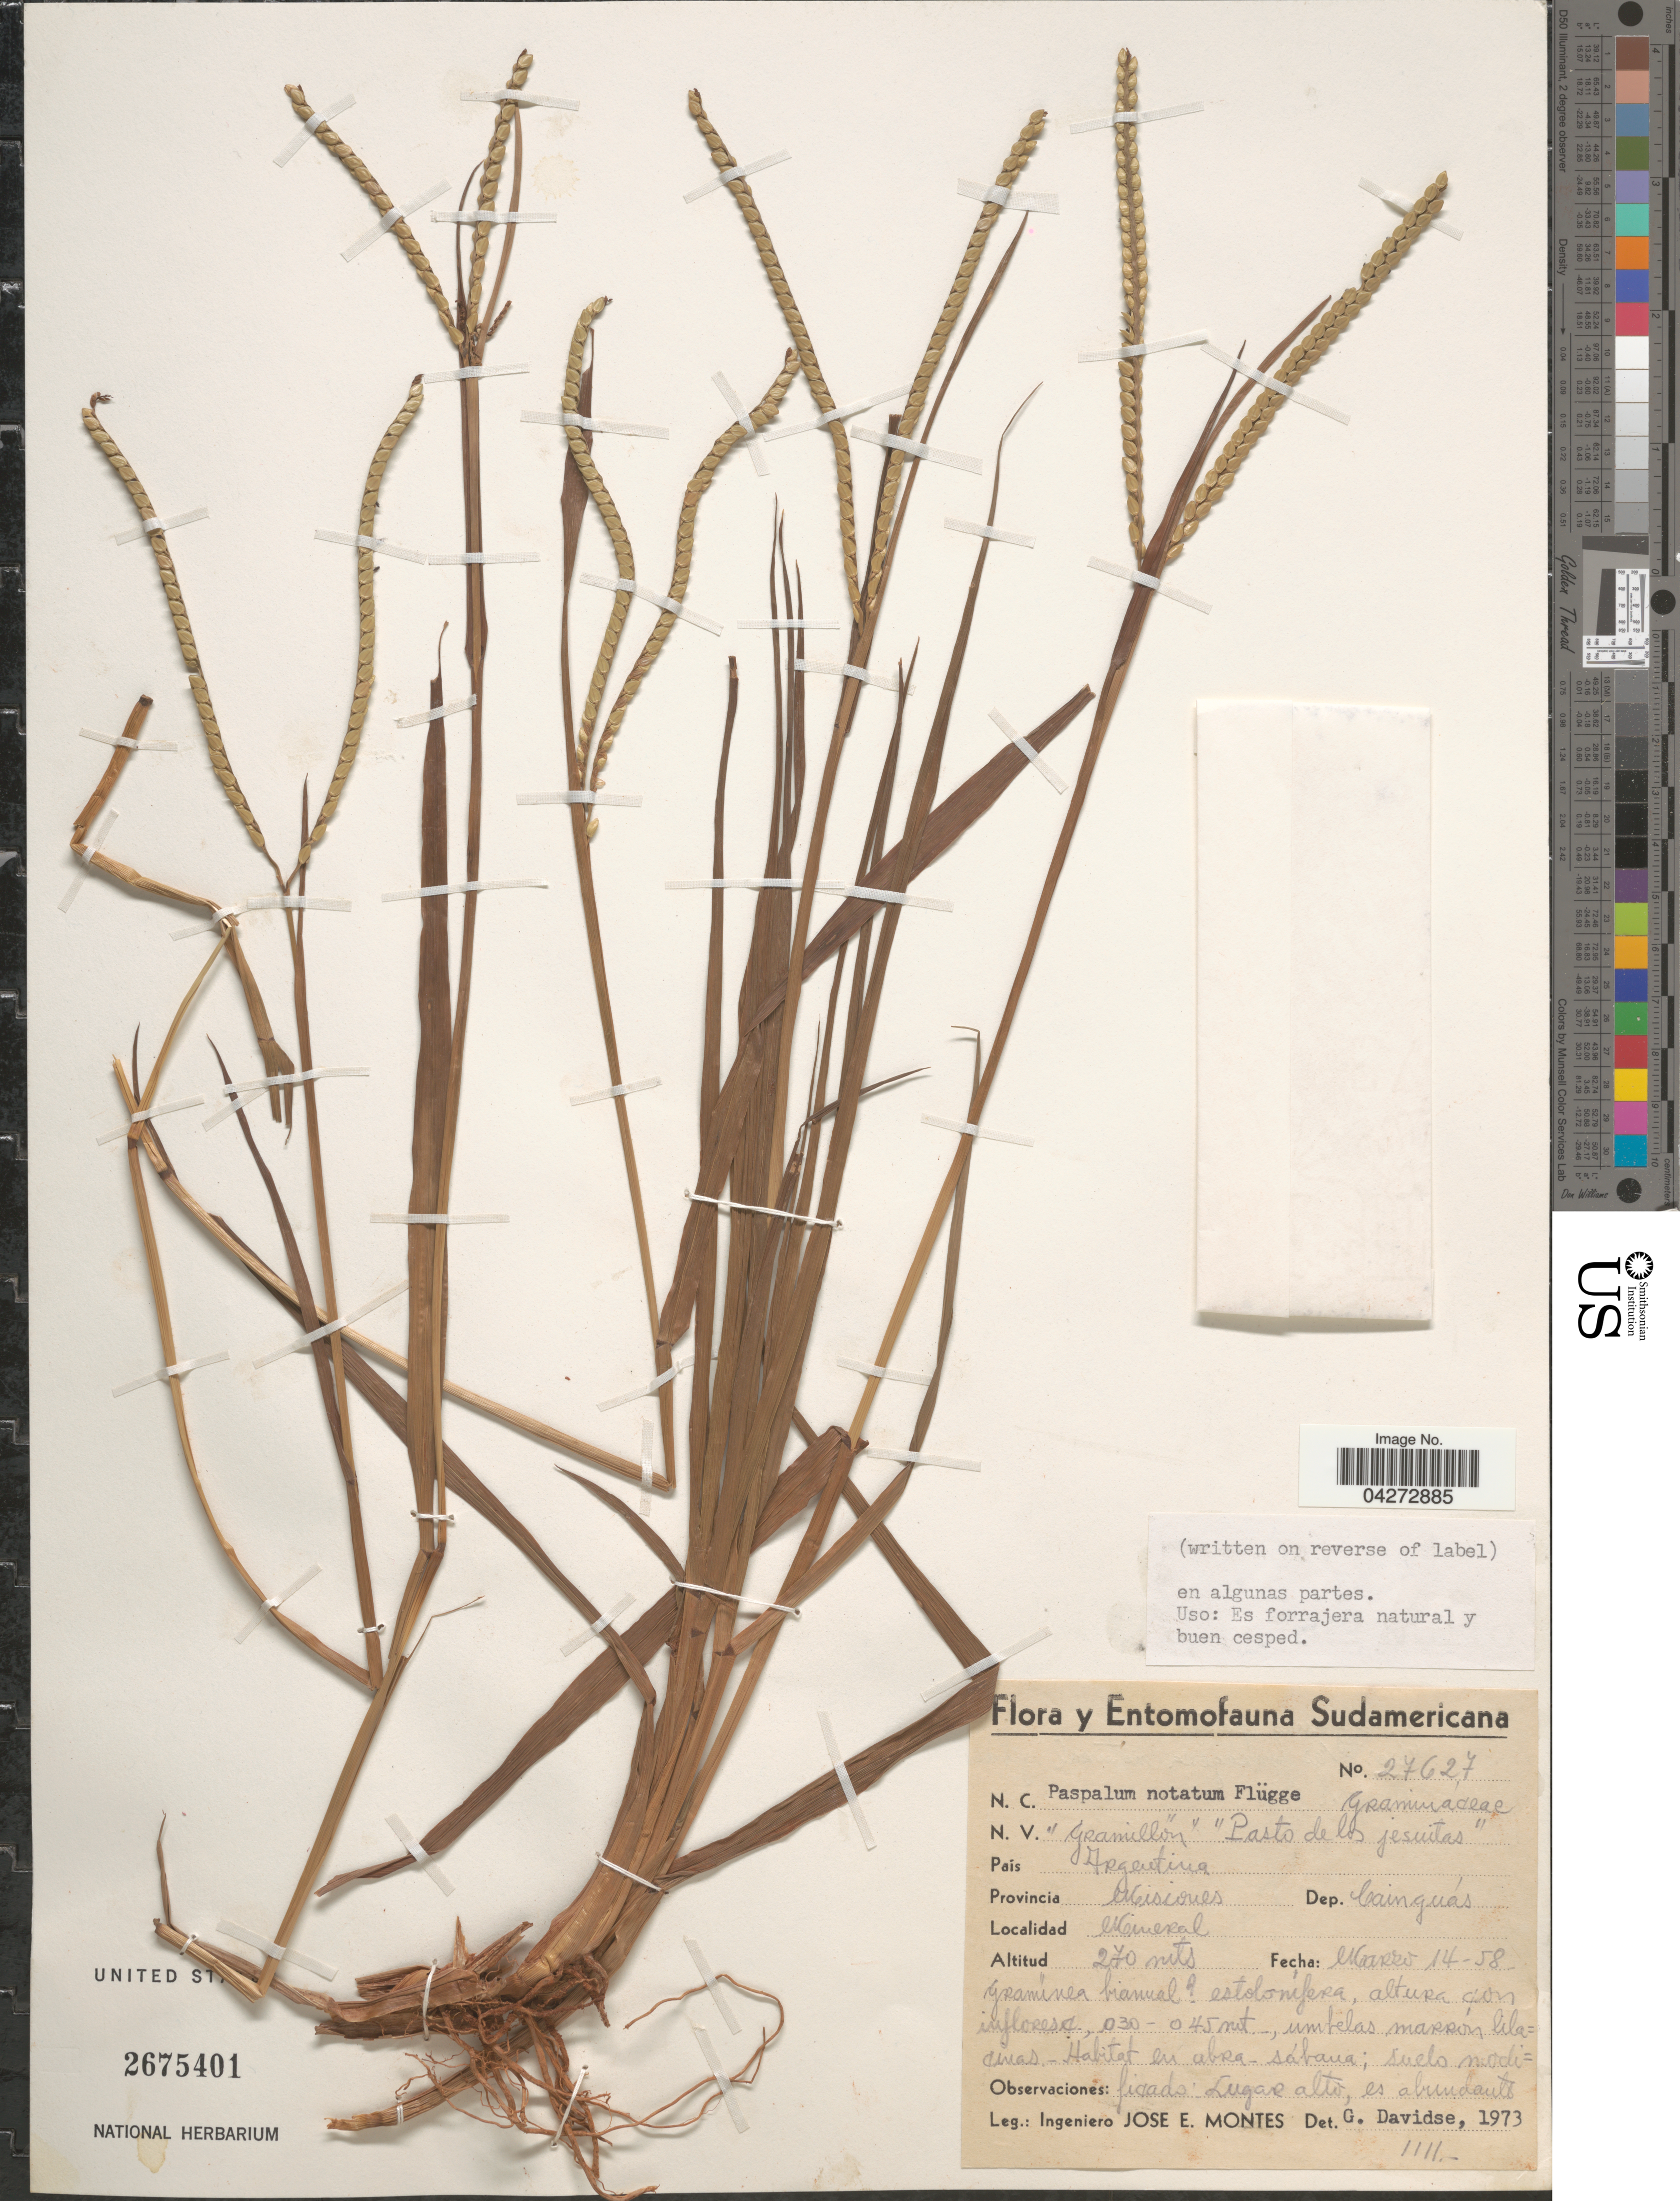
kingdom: Plantae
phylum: Tracheophyta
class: Liliopsida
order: Poales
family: Poaceae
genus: Paspalum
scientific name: Paspalum notatum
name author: Flüggé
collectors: J. E. Montes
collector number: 27627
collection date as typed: Transcribed d/m/y: 14/3/58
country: Argentina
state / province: Misiones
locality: Dep. Cainguás. Mineral.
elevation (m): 270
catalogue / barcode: US 2675401